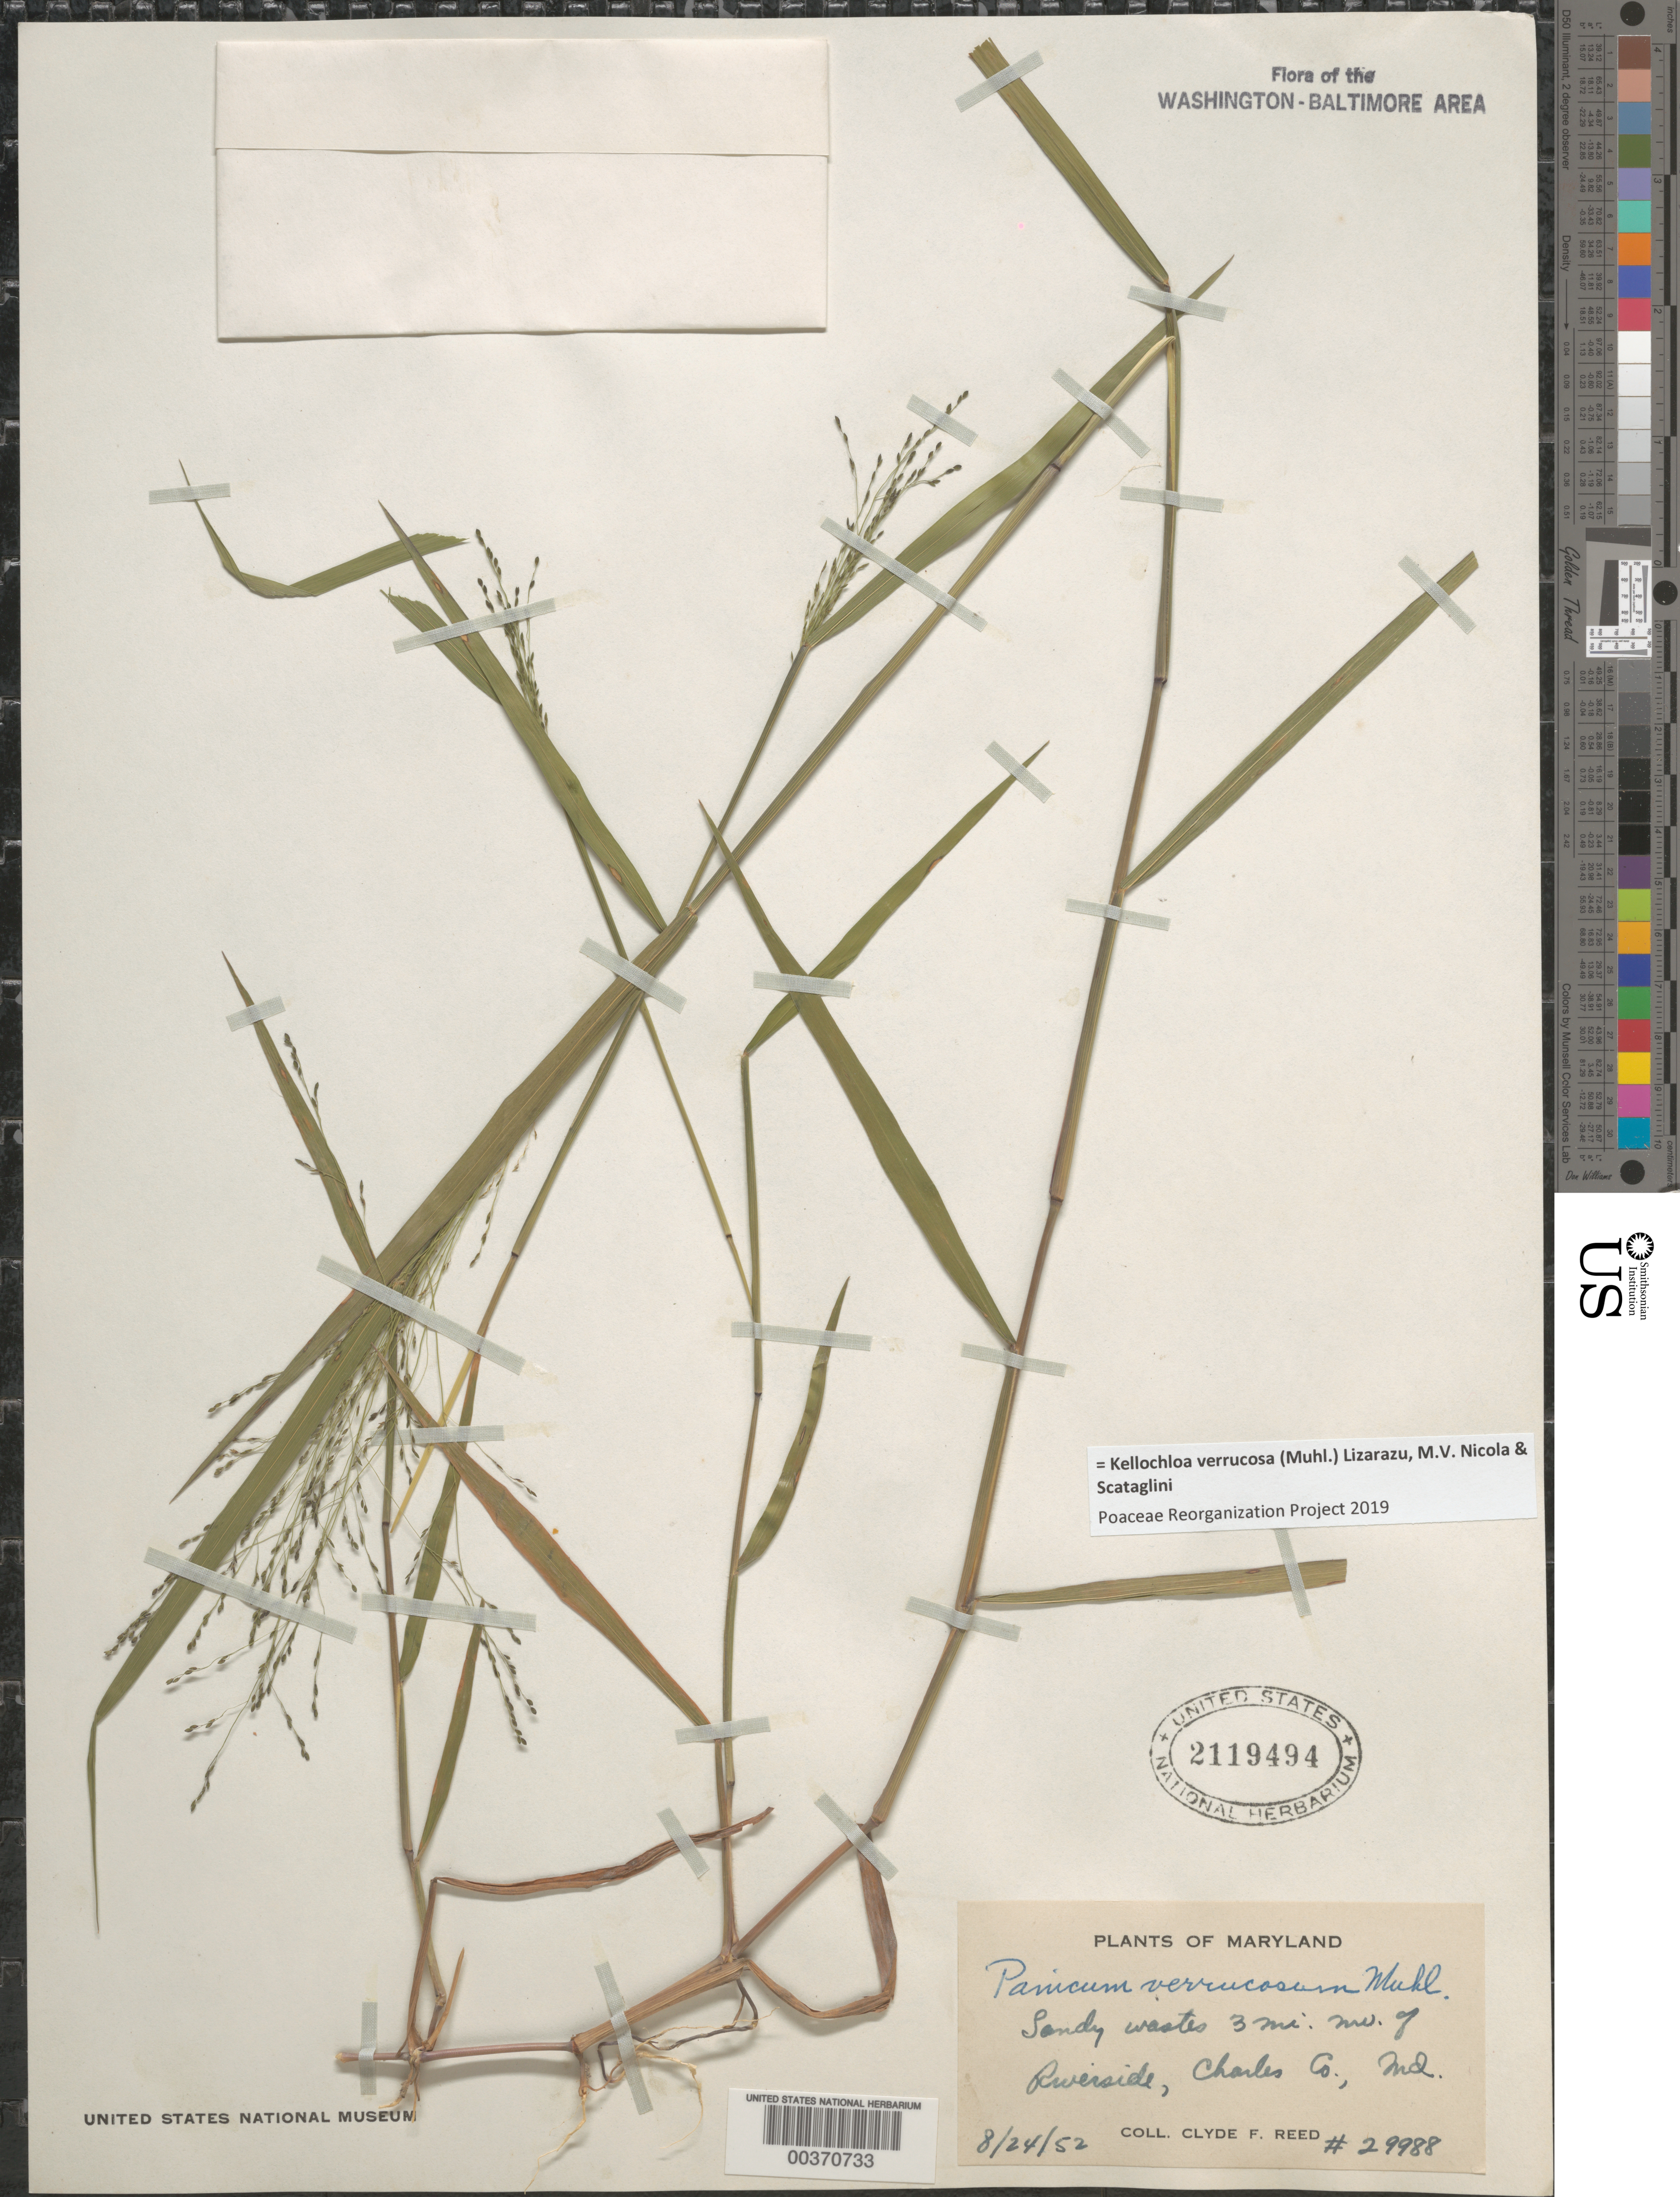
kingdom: Plantae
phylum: Tracheophyta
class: Liliopsida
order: Poales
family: Poaceae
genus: Panicum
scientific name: Panicum verrucosum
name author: Muhl.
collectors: C. F. Reed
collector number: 29988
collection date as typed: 24 Aug 1952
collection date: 1952-08-24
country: United States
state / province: Maryland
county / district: Charles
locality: Riverside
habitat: Sandy water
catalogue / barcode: US 2119494